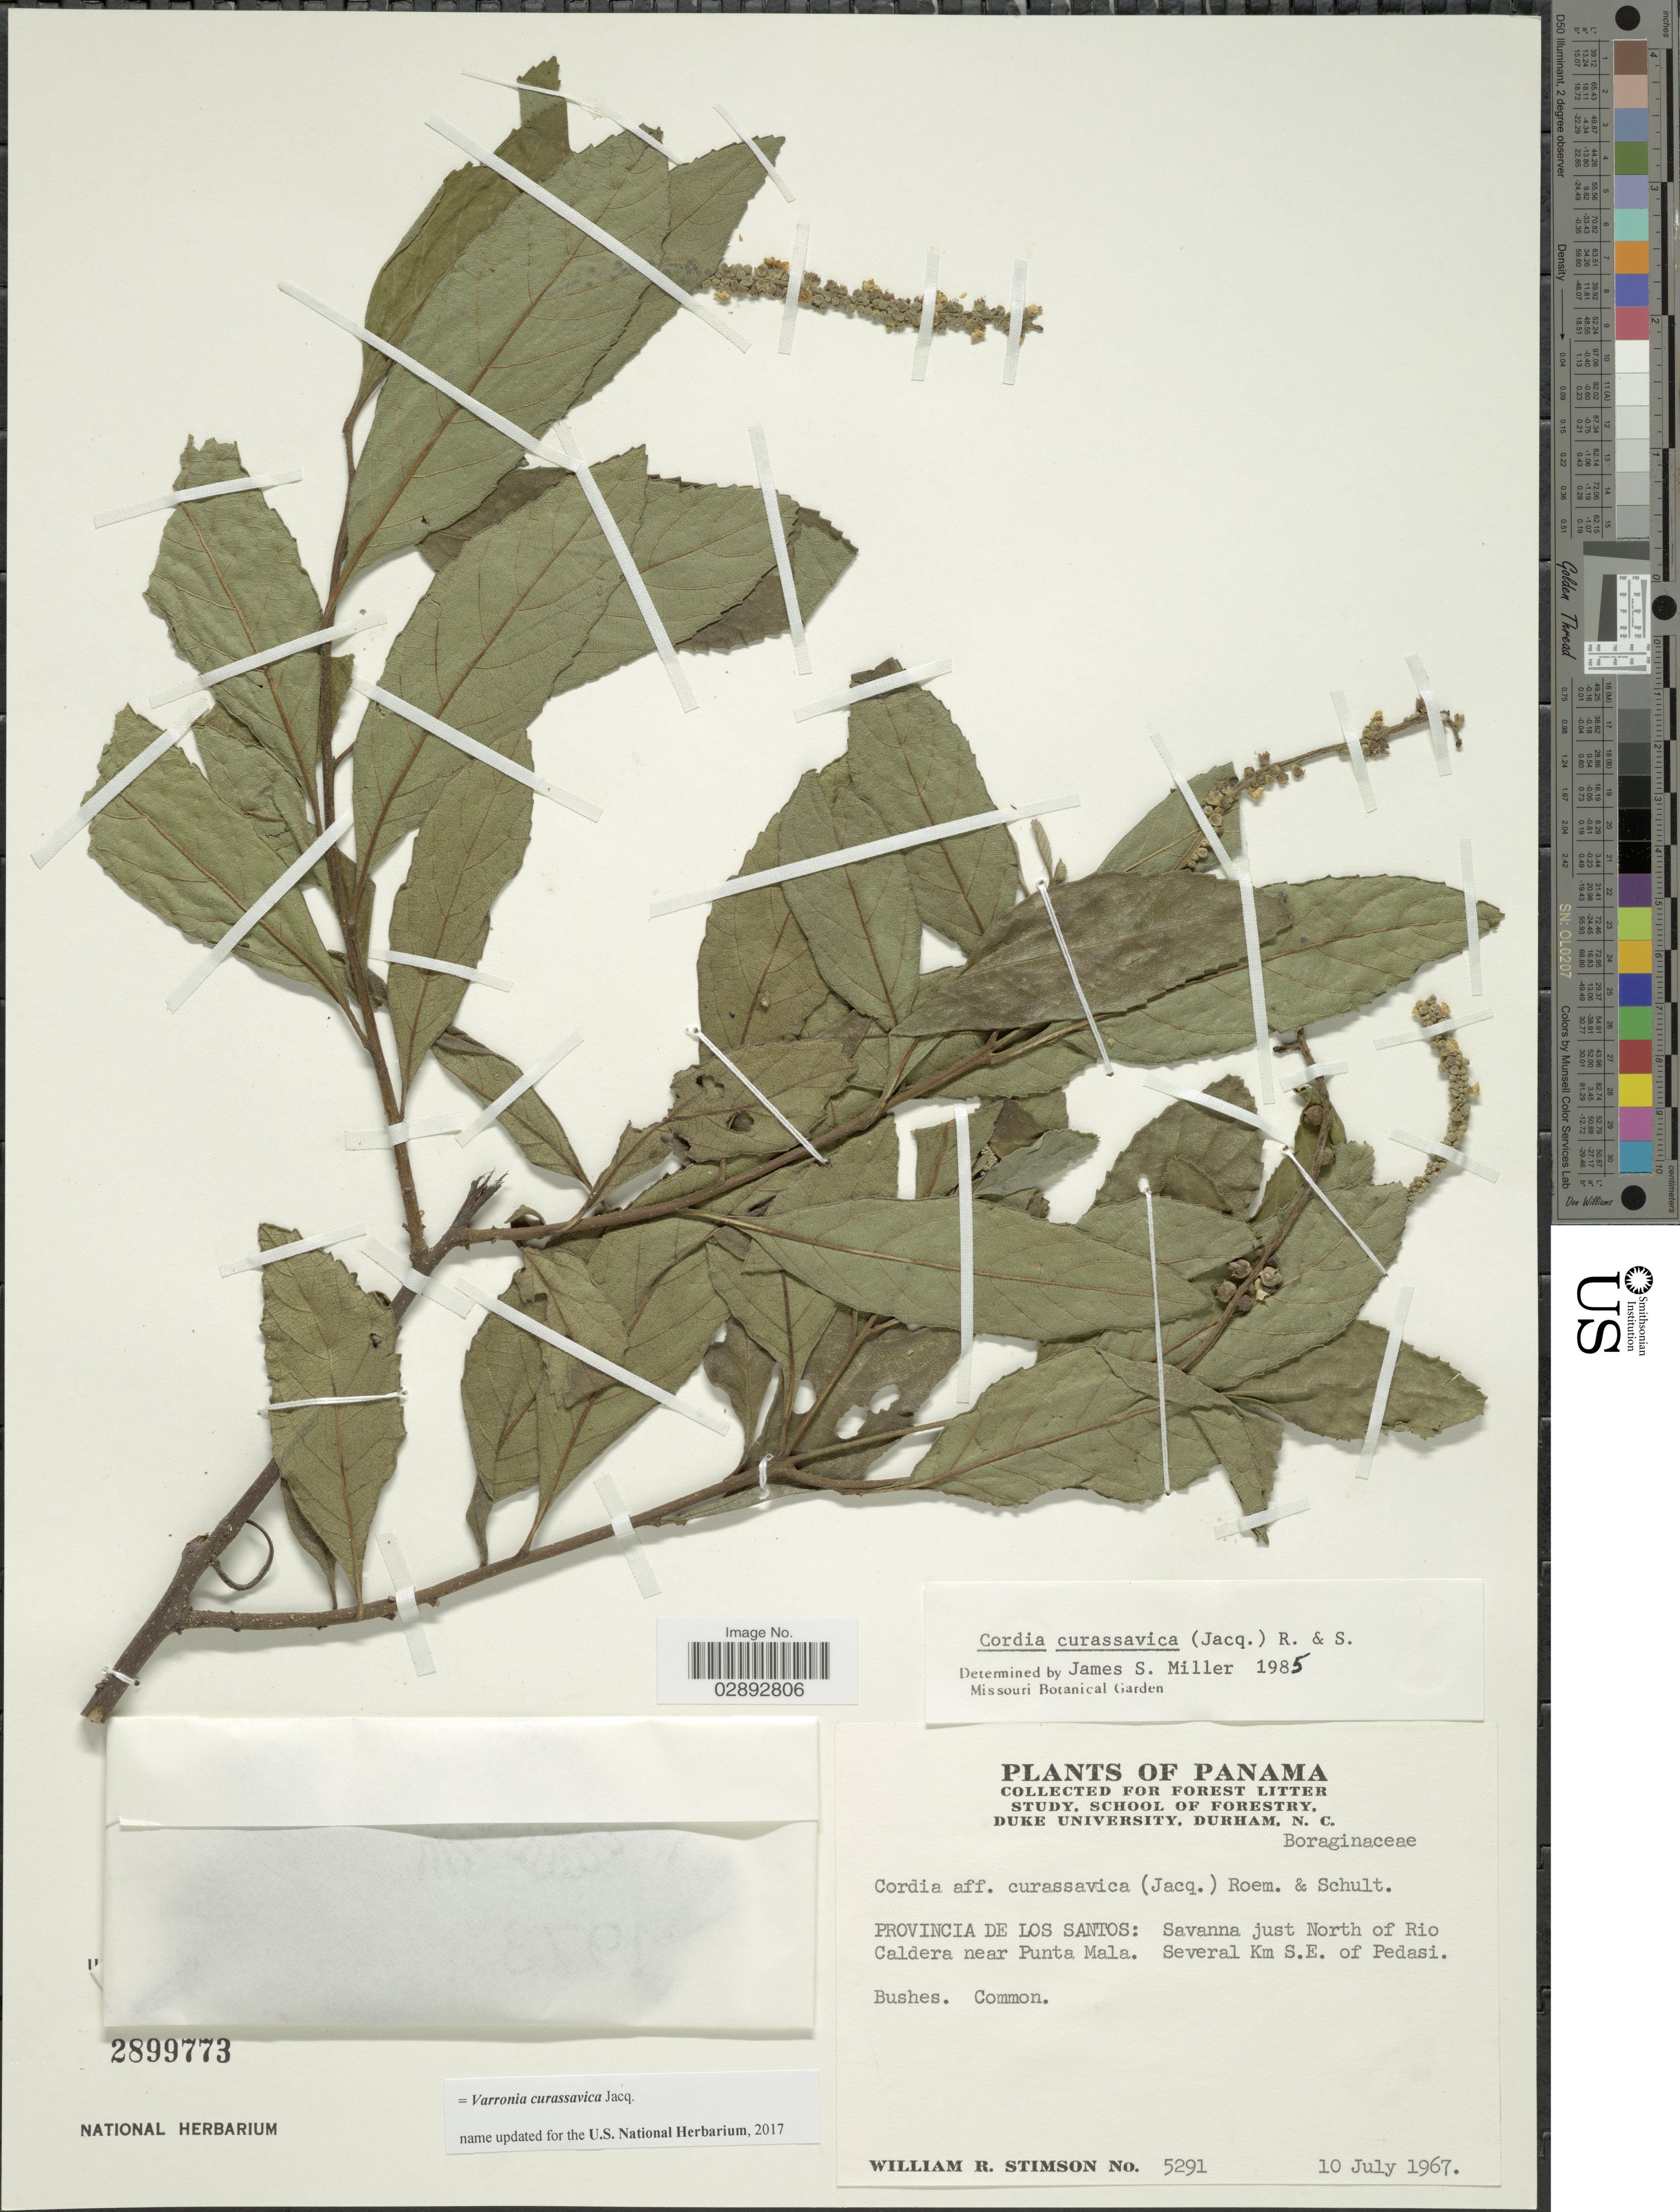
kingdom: Plantae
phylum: Tracheophyta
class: Magnoliopsida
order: Boraginales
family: Cordiaceae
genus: Varronia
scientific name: Varronia curassavica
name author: Jacq.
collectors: W. R. Stimson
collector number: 5291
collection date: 1967-07-10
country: Panama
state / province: Los Santos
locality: Provincia de Los Santos: Savanna just North of Rio Caldera near Punta Mala. Several Km S.E. of Pedasi.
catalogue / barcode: US 2899773